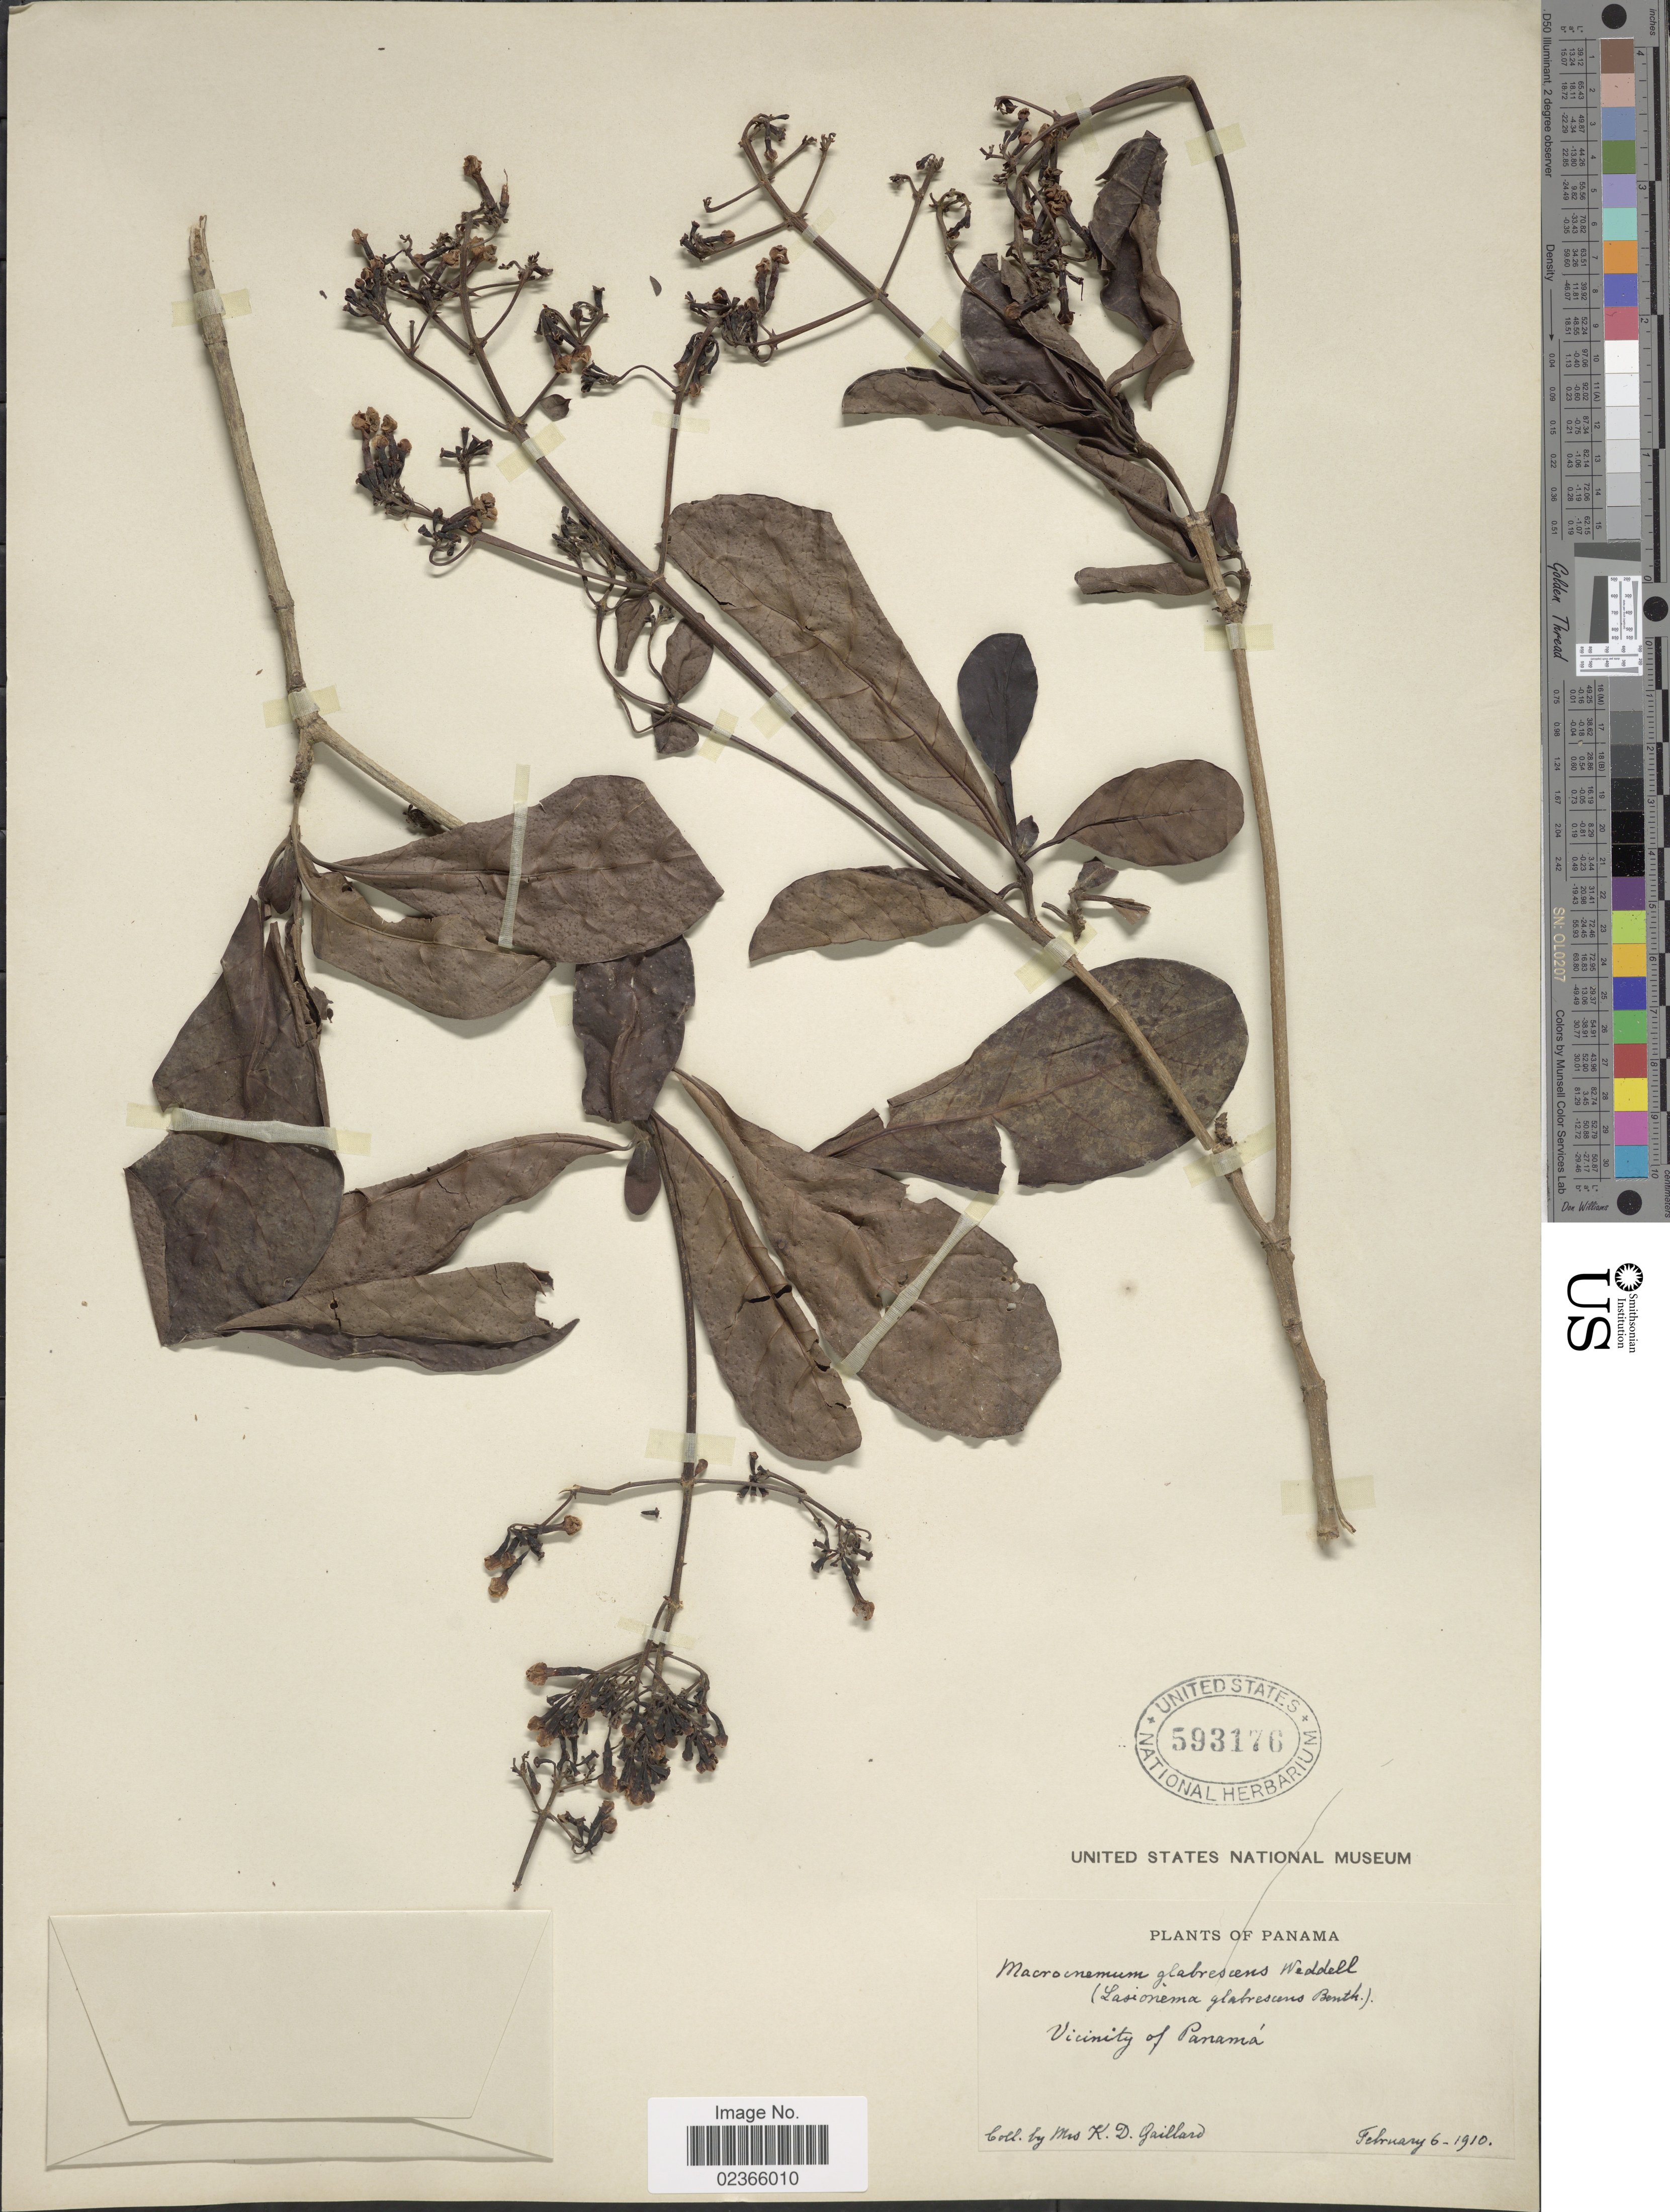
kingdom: Plantae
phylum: Tracheophyta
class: Magnoliopsida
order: Gentianales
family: Rubiaceae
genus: Macrocnemum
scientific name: Macrocnemum glabrescens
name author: (Benth.) Wedd.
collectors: K. Gaillard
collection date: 1910-02-06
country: Panama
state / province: Panamá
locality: Vicinity of Panama.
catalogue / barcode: US 593176